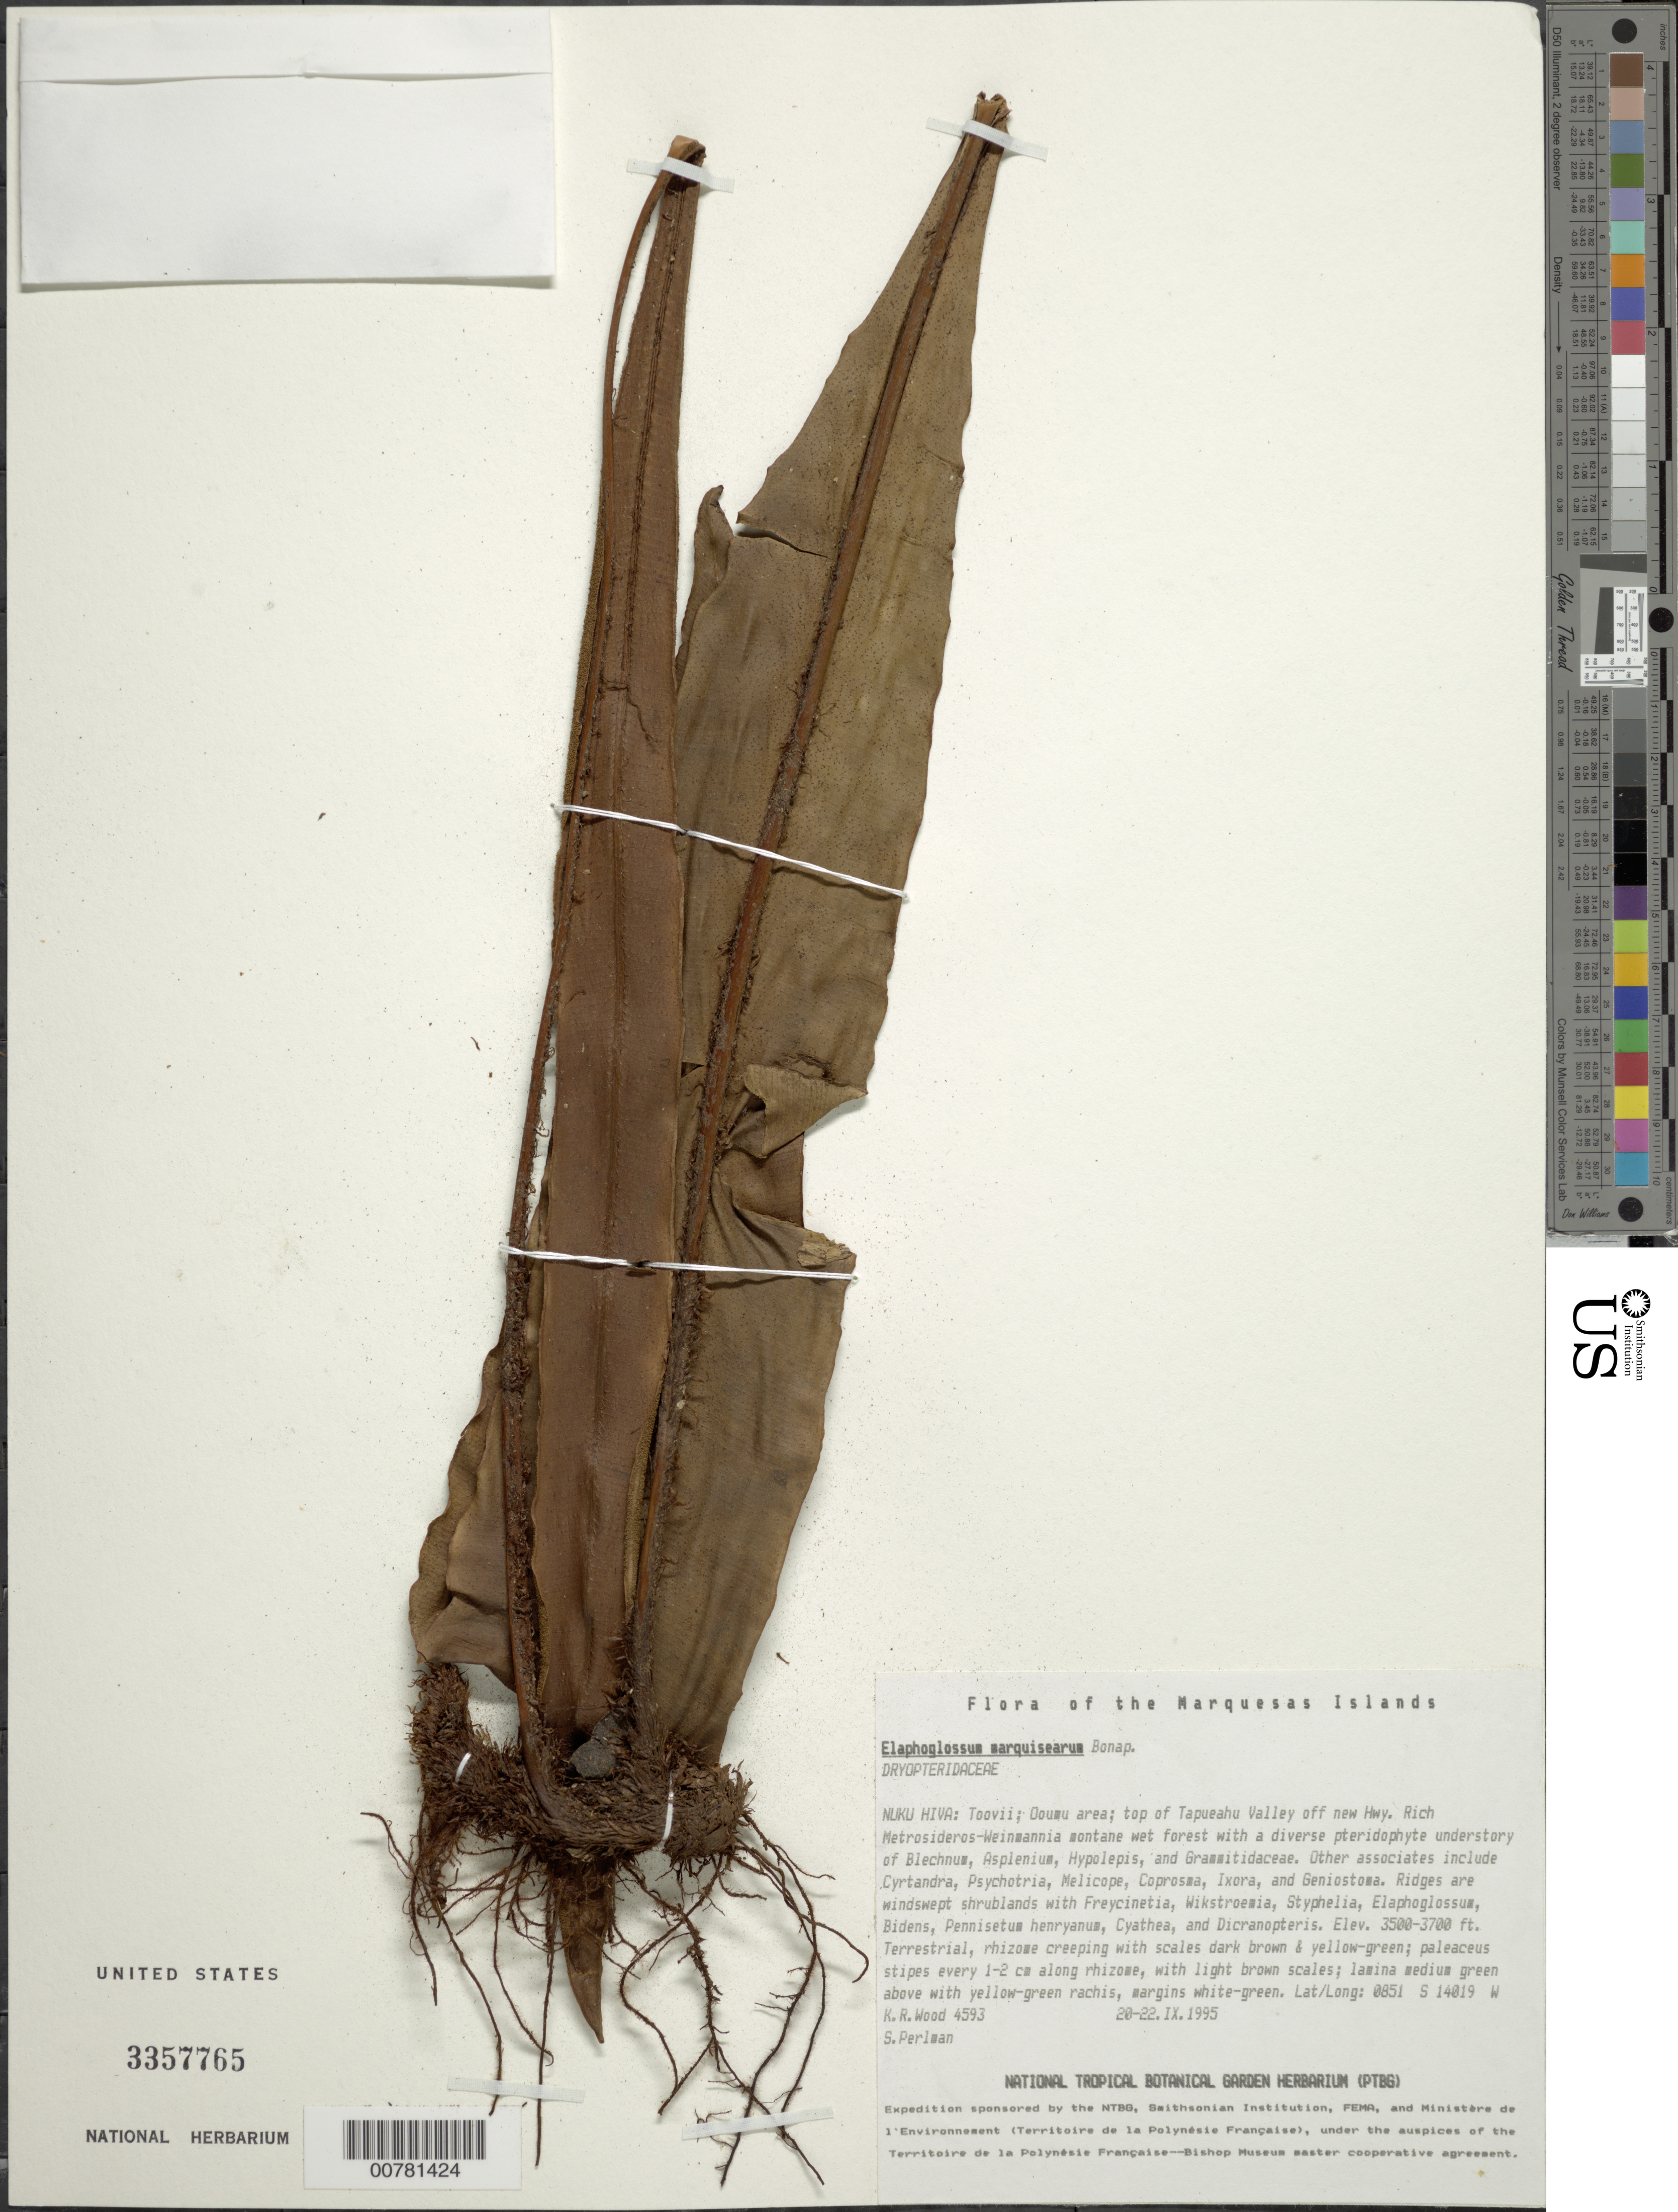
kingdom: Plantae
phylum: Tracheophyta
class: Polypodiopsida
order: Polypodiales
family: Dryopteridaceae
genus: Elaphoglossum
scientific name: Elaphoglossum marquisearum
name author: Bonap.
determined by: Lorence, David H., (PTBG), National Tropical Botanical Garden (UNITED STATES)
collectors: K. R. Wood & S. P. Perlman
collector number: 4593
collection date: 1995-09-20/1995-09-22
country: French Polynesia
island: Nuku Hiva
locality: Toovii, Ooumu area, top of Tapueahu Valley off new hwy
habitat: Rich Metrosideros - Weinmannia montane wet forests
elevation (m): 1067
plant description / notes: Used for illustration by Alice Tangerini 9/2005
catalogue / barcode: US 3357765